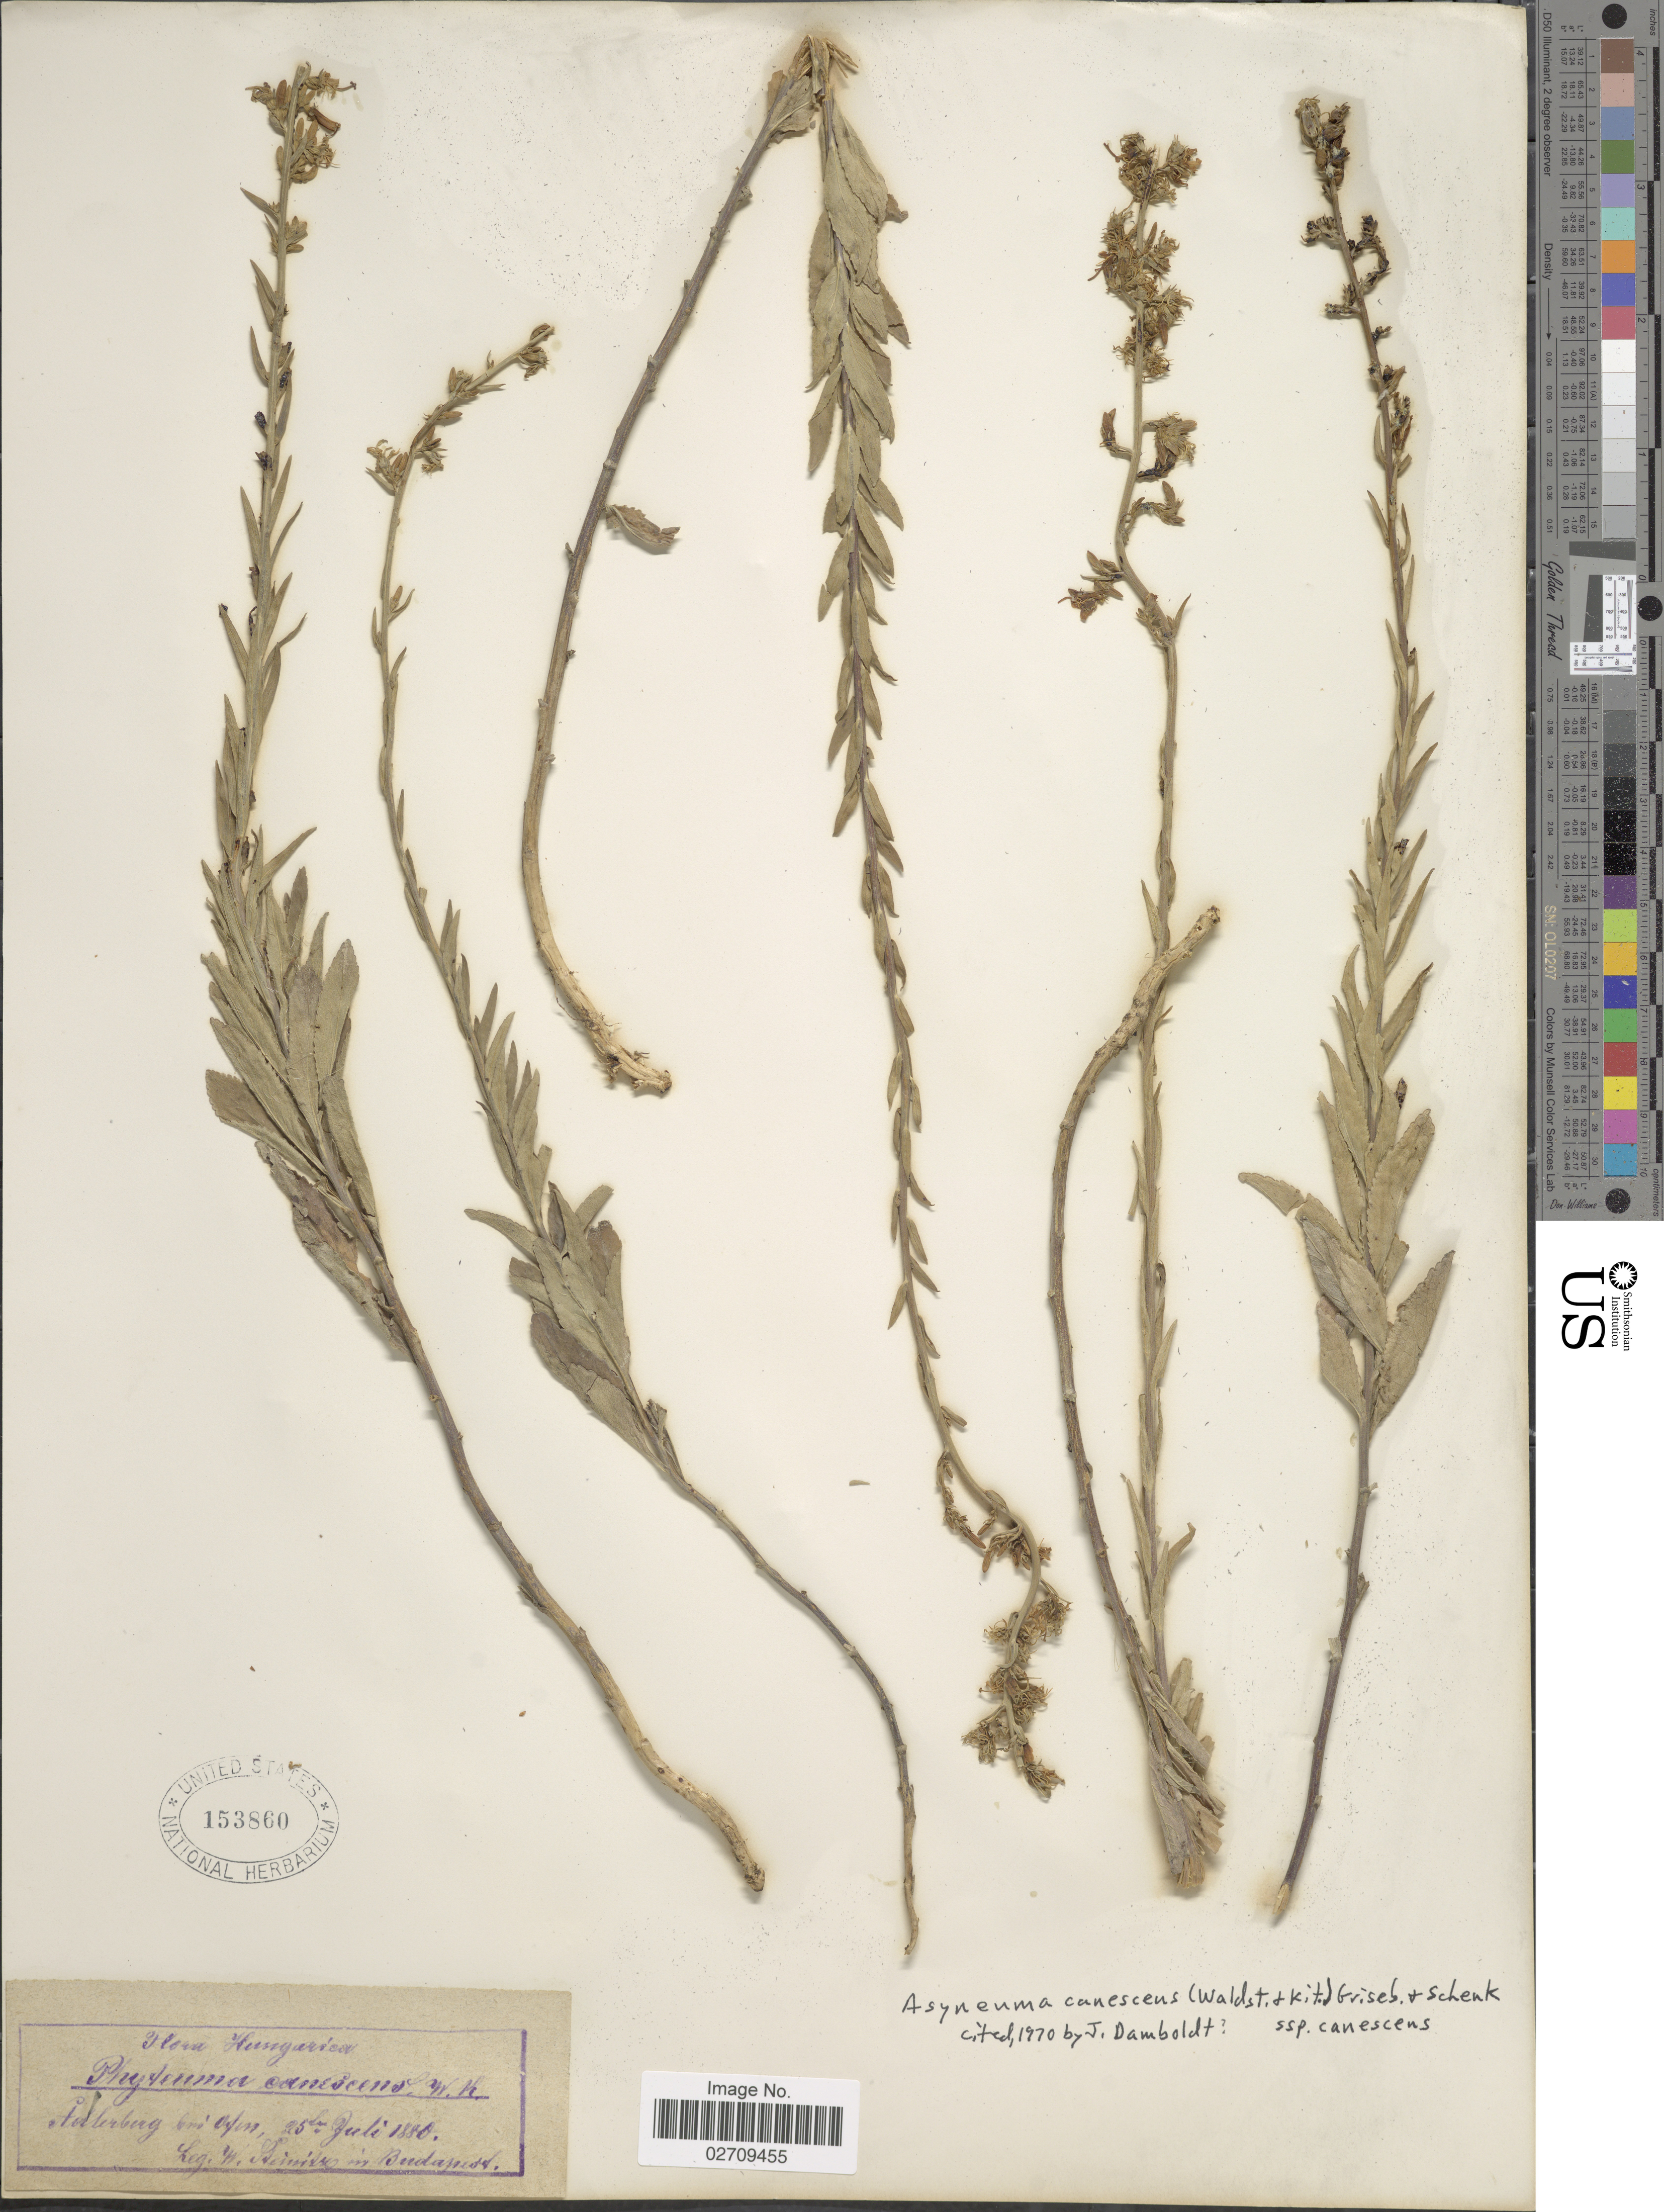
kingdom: Plantae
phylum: Tracheophyta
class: Magnoliopsida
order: Asterales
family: Campanulaceae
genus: Asyneuma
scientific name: Asyneuma canescens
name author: (Waldst. & Kit.) Griseb. & Schenk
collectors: -. Steinitz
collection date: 1880-07-25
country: Hungary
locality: Adlerberg bei Ofen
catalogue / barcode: US 153860